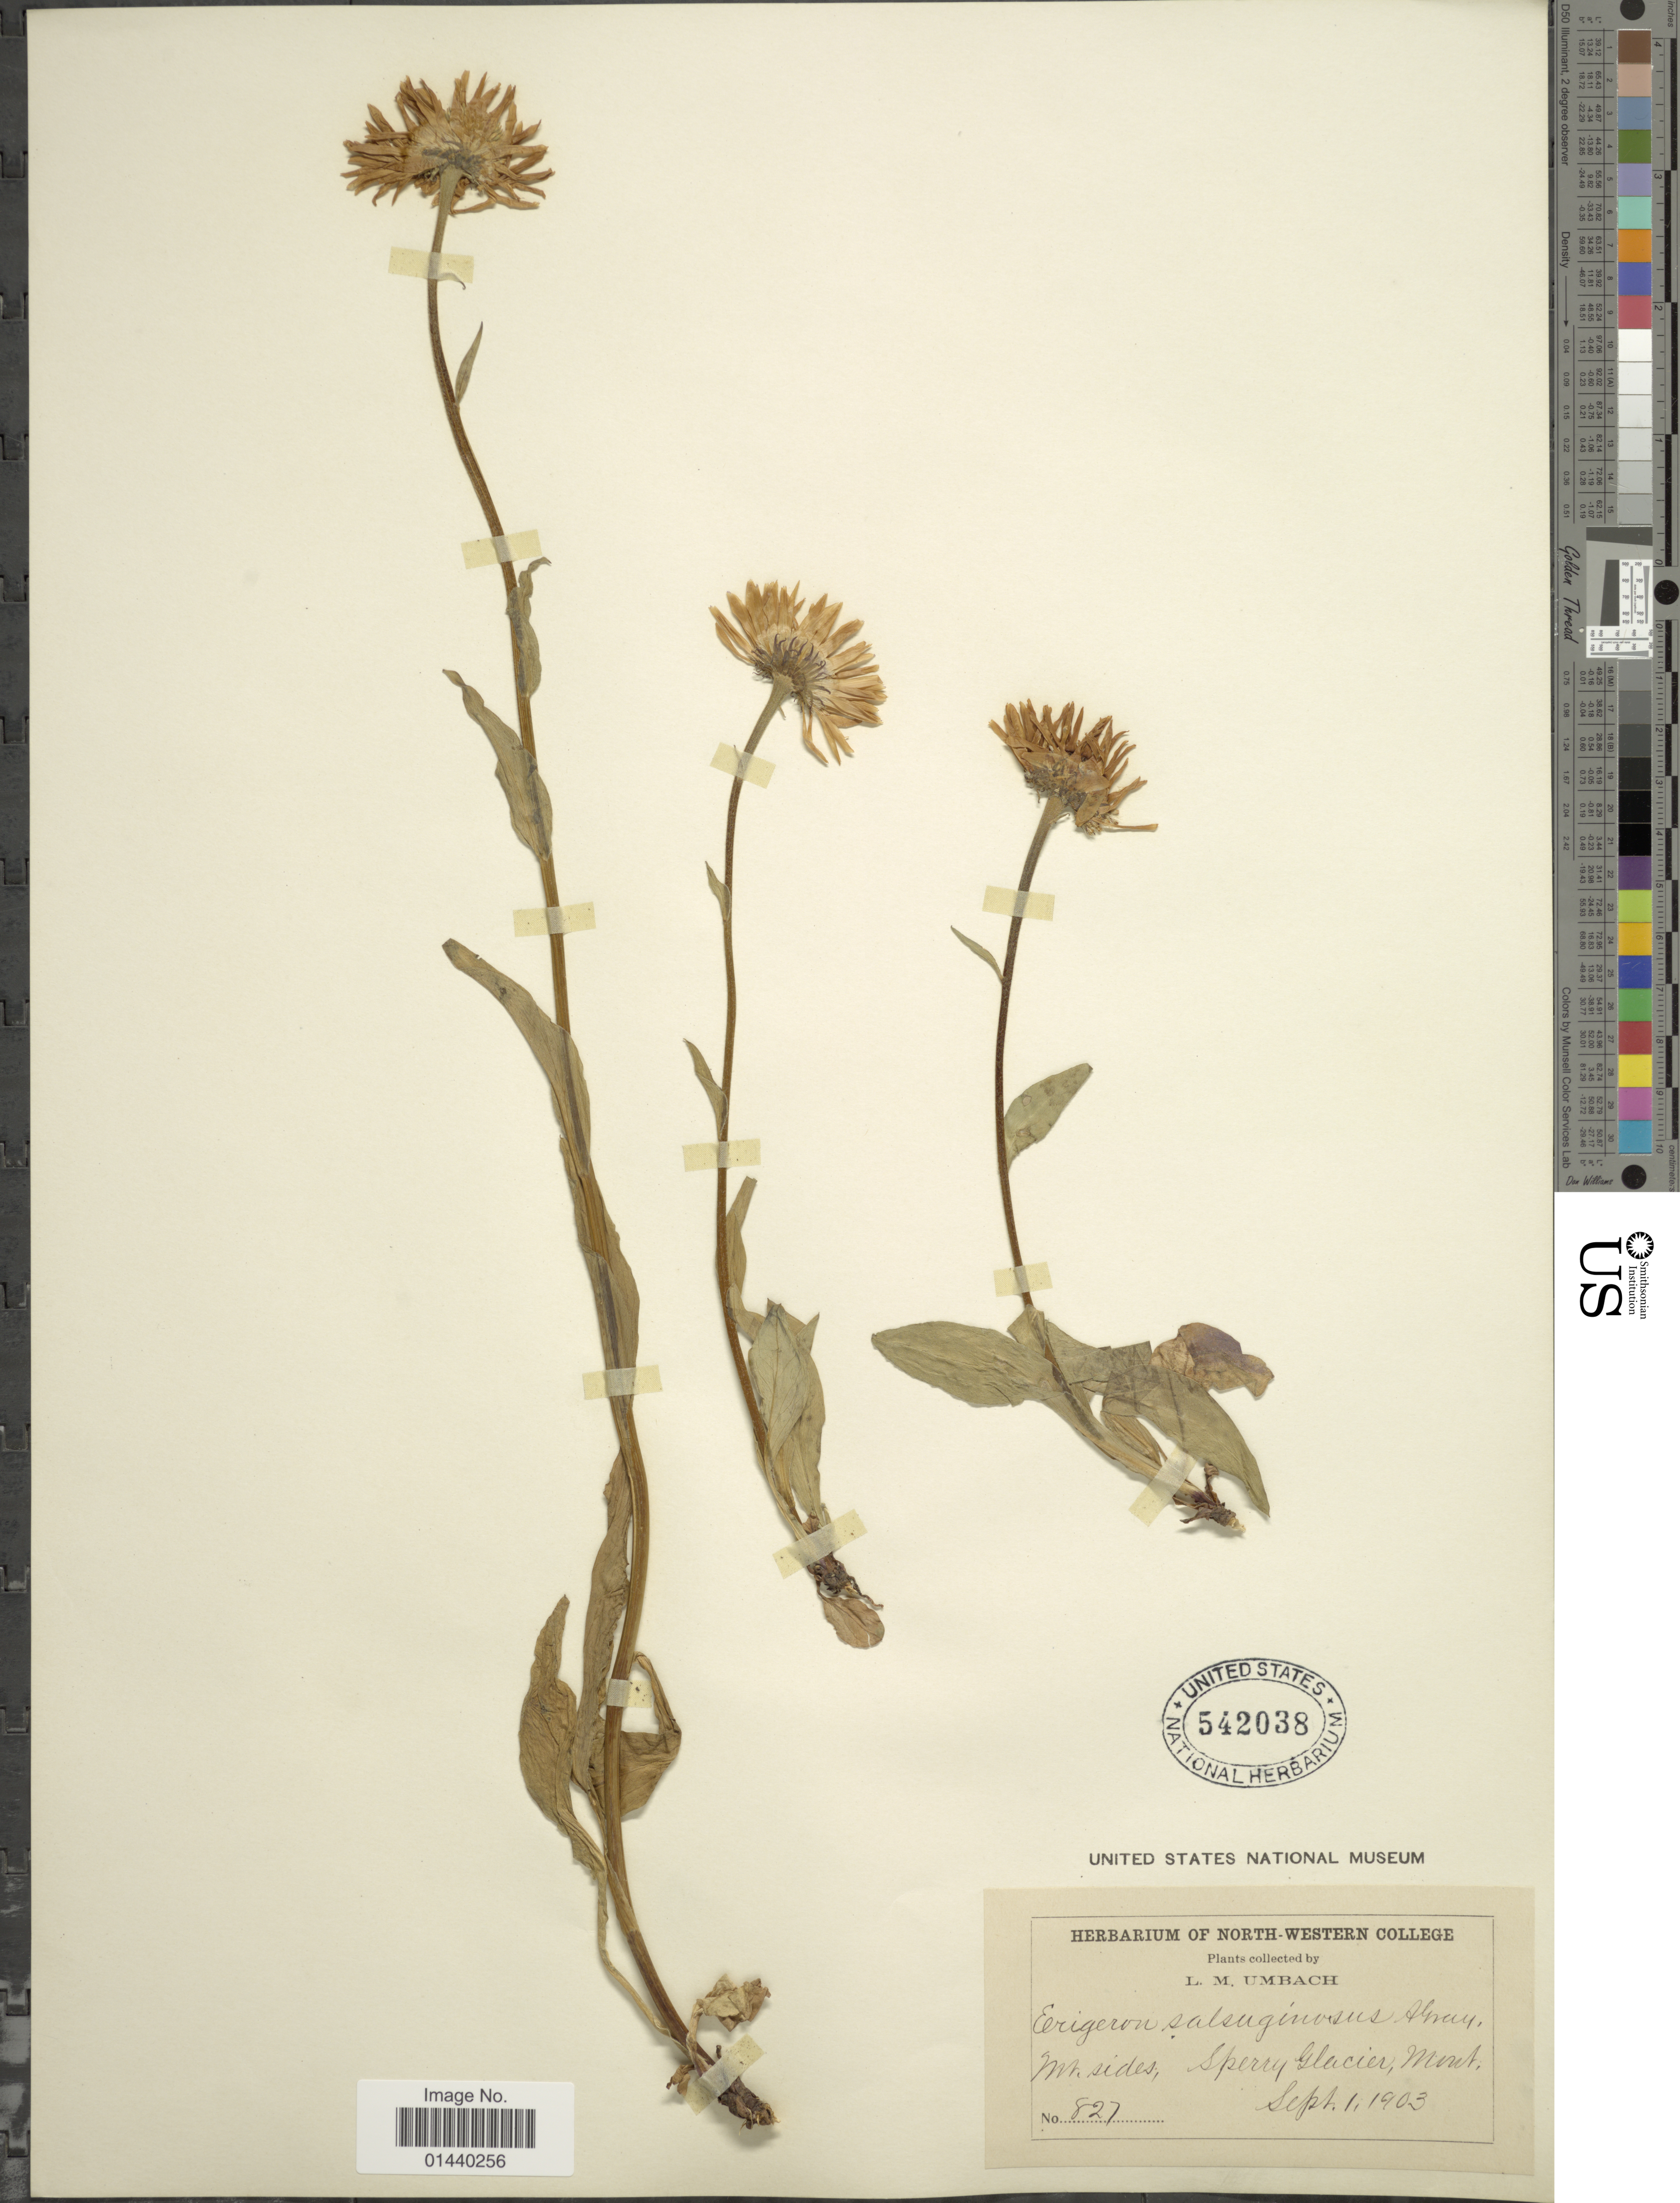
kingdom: Plantae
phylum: Tracheophyta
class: Magnoliopsida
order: Asterales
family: Asteraceae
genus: Erigeron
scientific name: Erigeron salsuginosus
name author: (Richardson ex R. Br.) A. Gray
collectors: L. M. Umbach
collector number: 827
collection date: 1903-09-01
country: United States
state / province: Montana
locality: Mt. sides, Sperry Glacier, Mont.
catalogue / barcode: US 542038